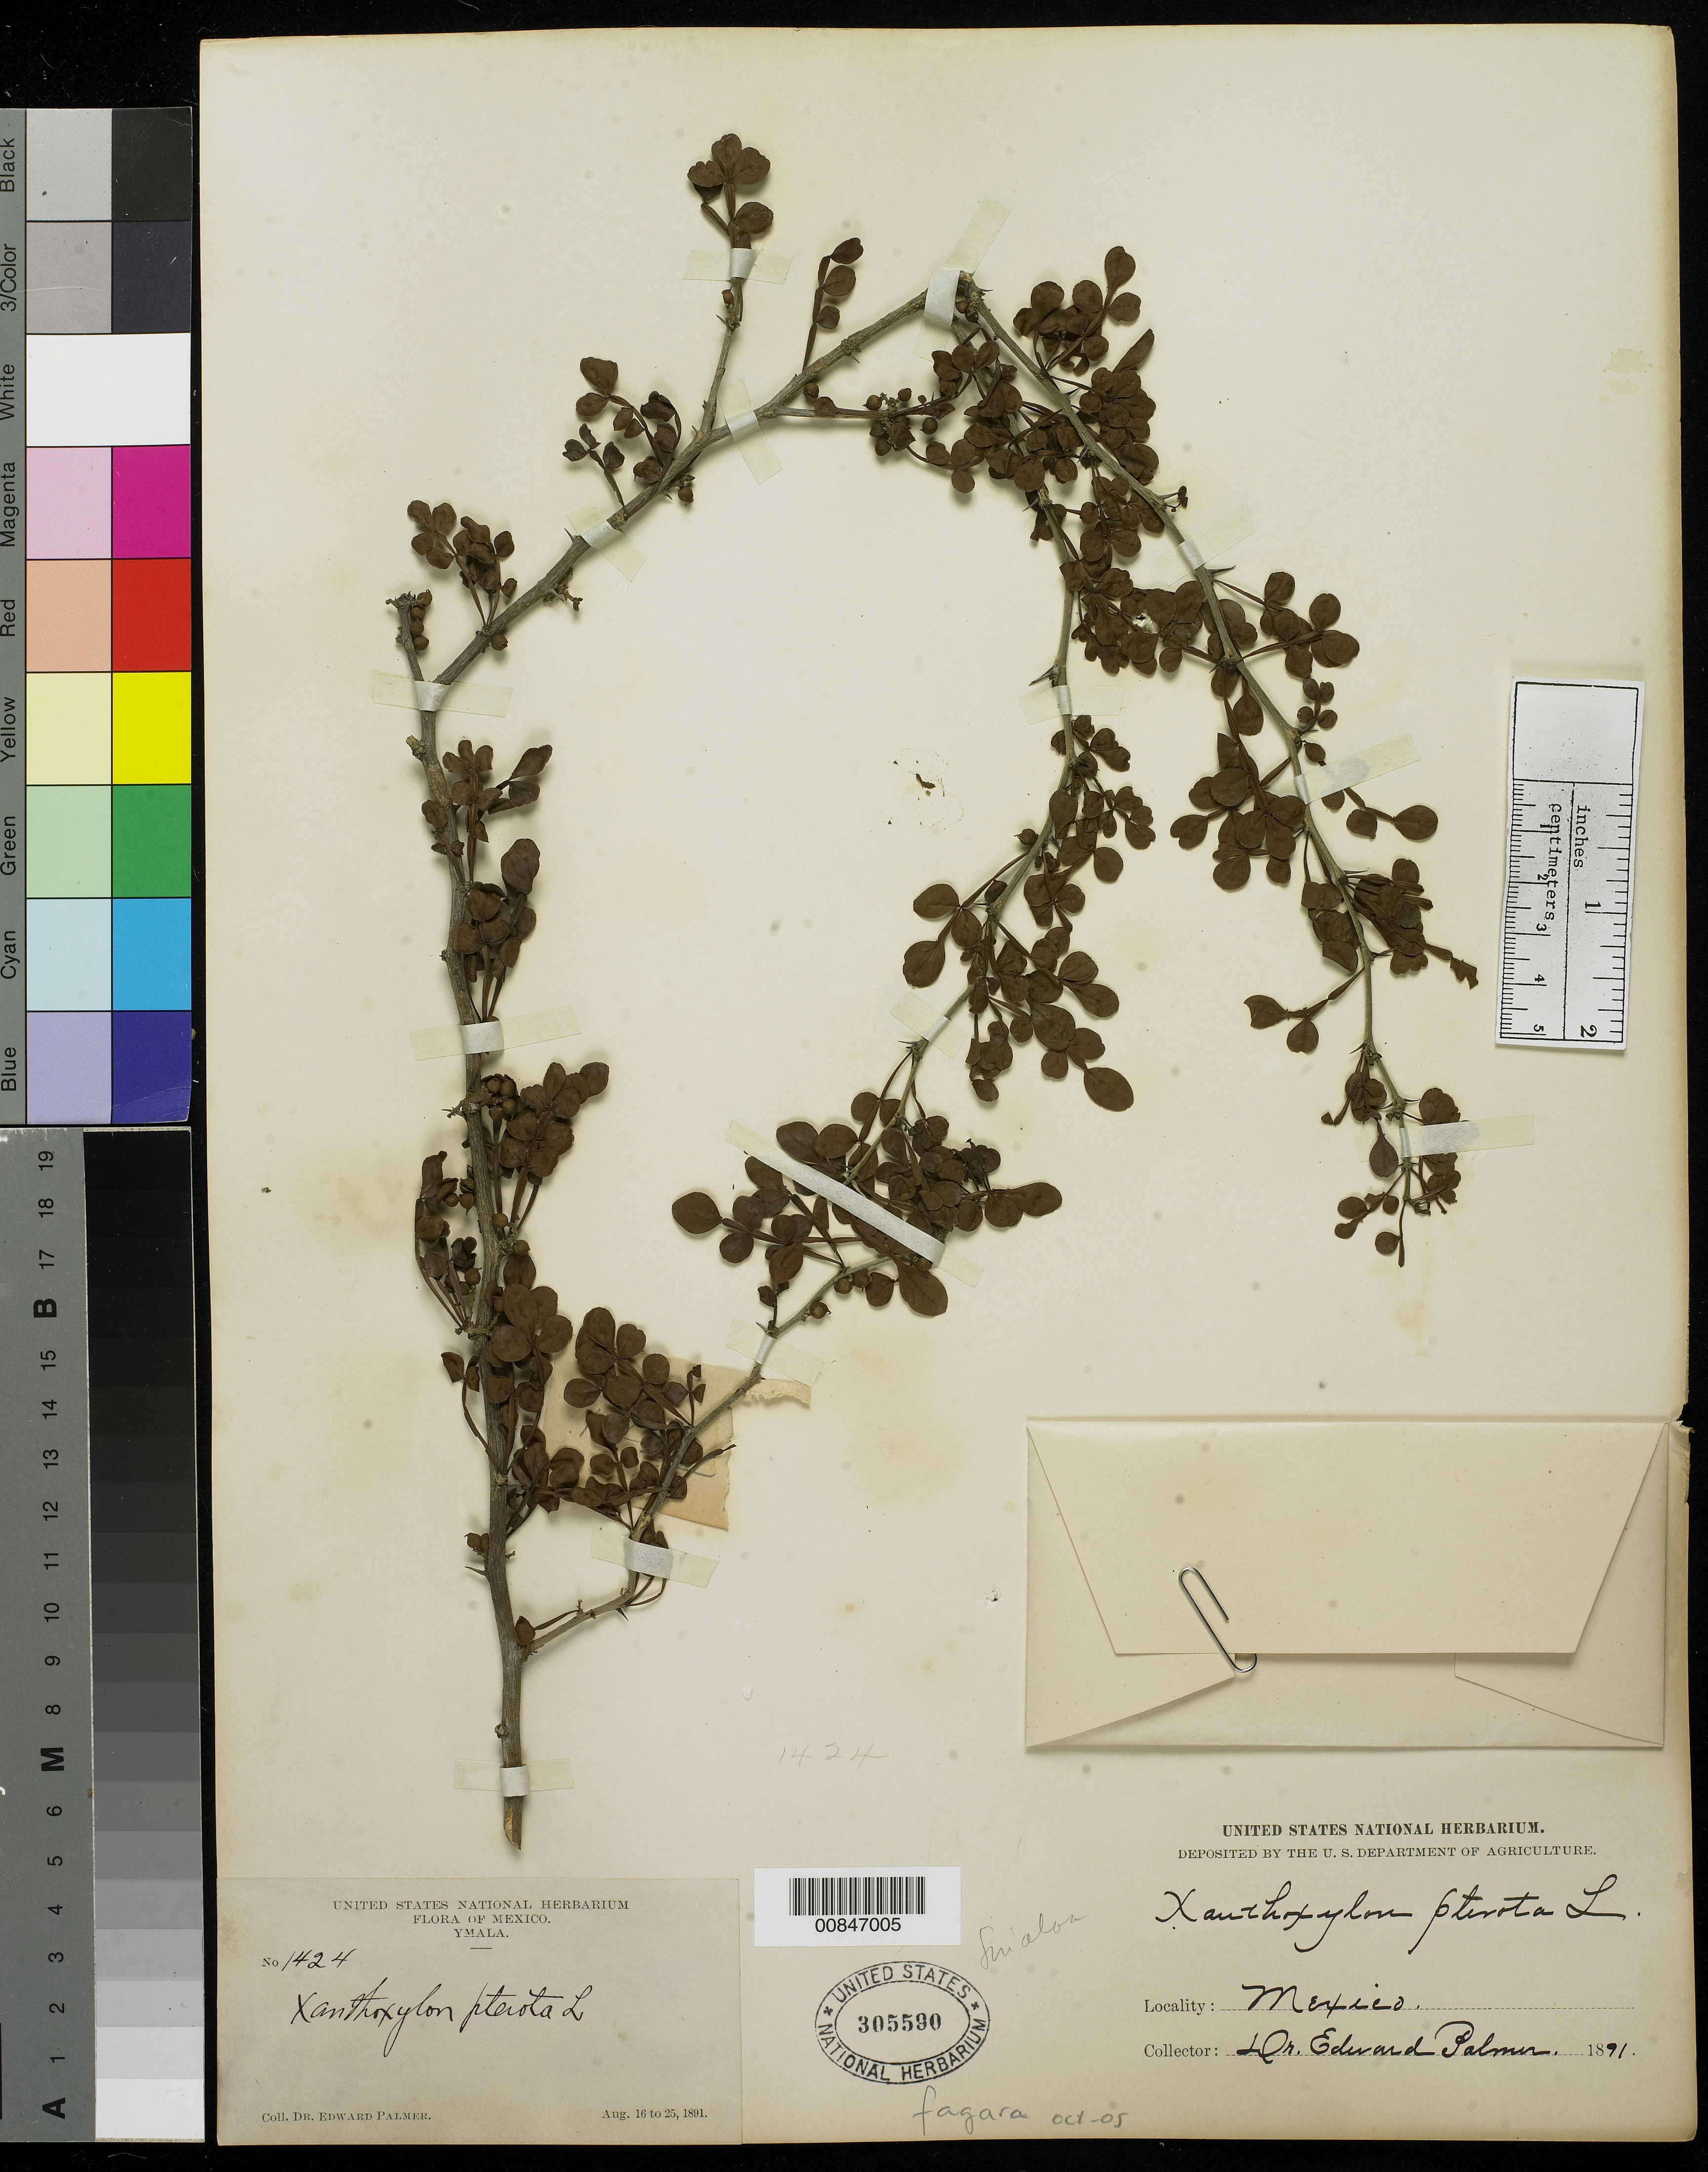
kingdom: Plantae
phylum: Tracheophyta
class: Magnoliopsida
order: Sapindales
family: Rutaceae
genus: Zanthoxylum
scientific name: Zanthoxylum fagara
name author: (L.) Sarg.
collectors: E. Palmer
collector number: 1424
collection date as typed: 16 Aug 1891 to 25 Aug 1891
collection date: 1891-08-16/1891-08-25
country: Mexico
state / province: Sinaloa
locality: Ymala, Sinaloa.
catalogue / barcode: US 305590